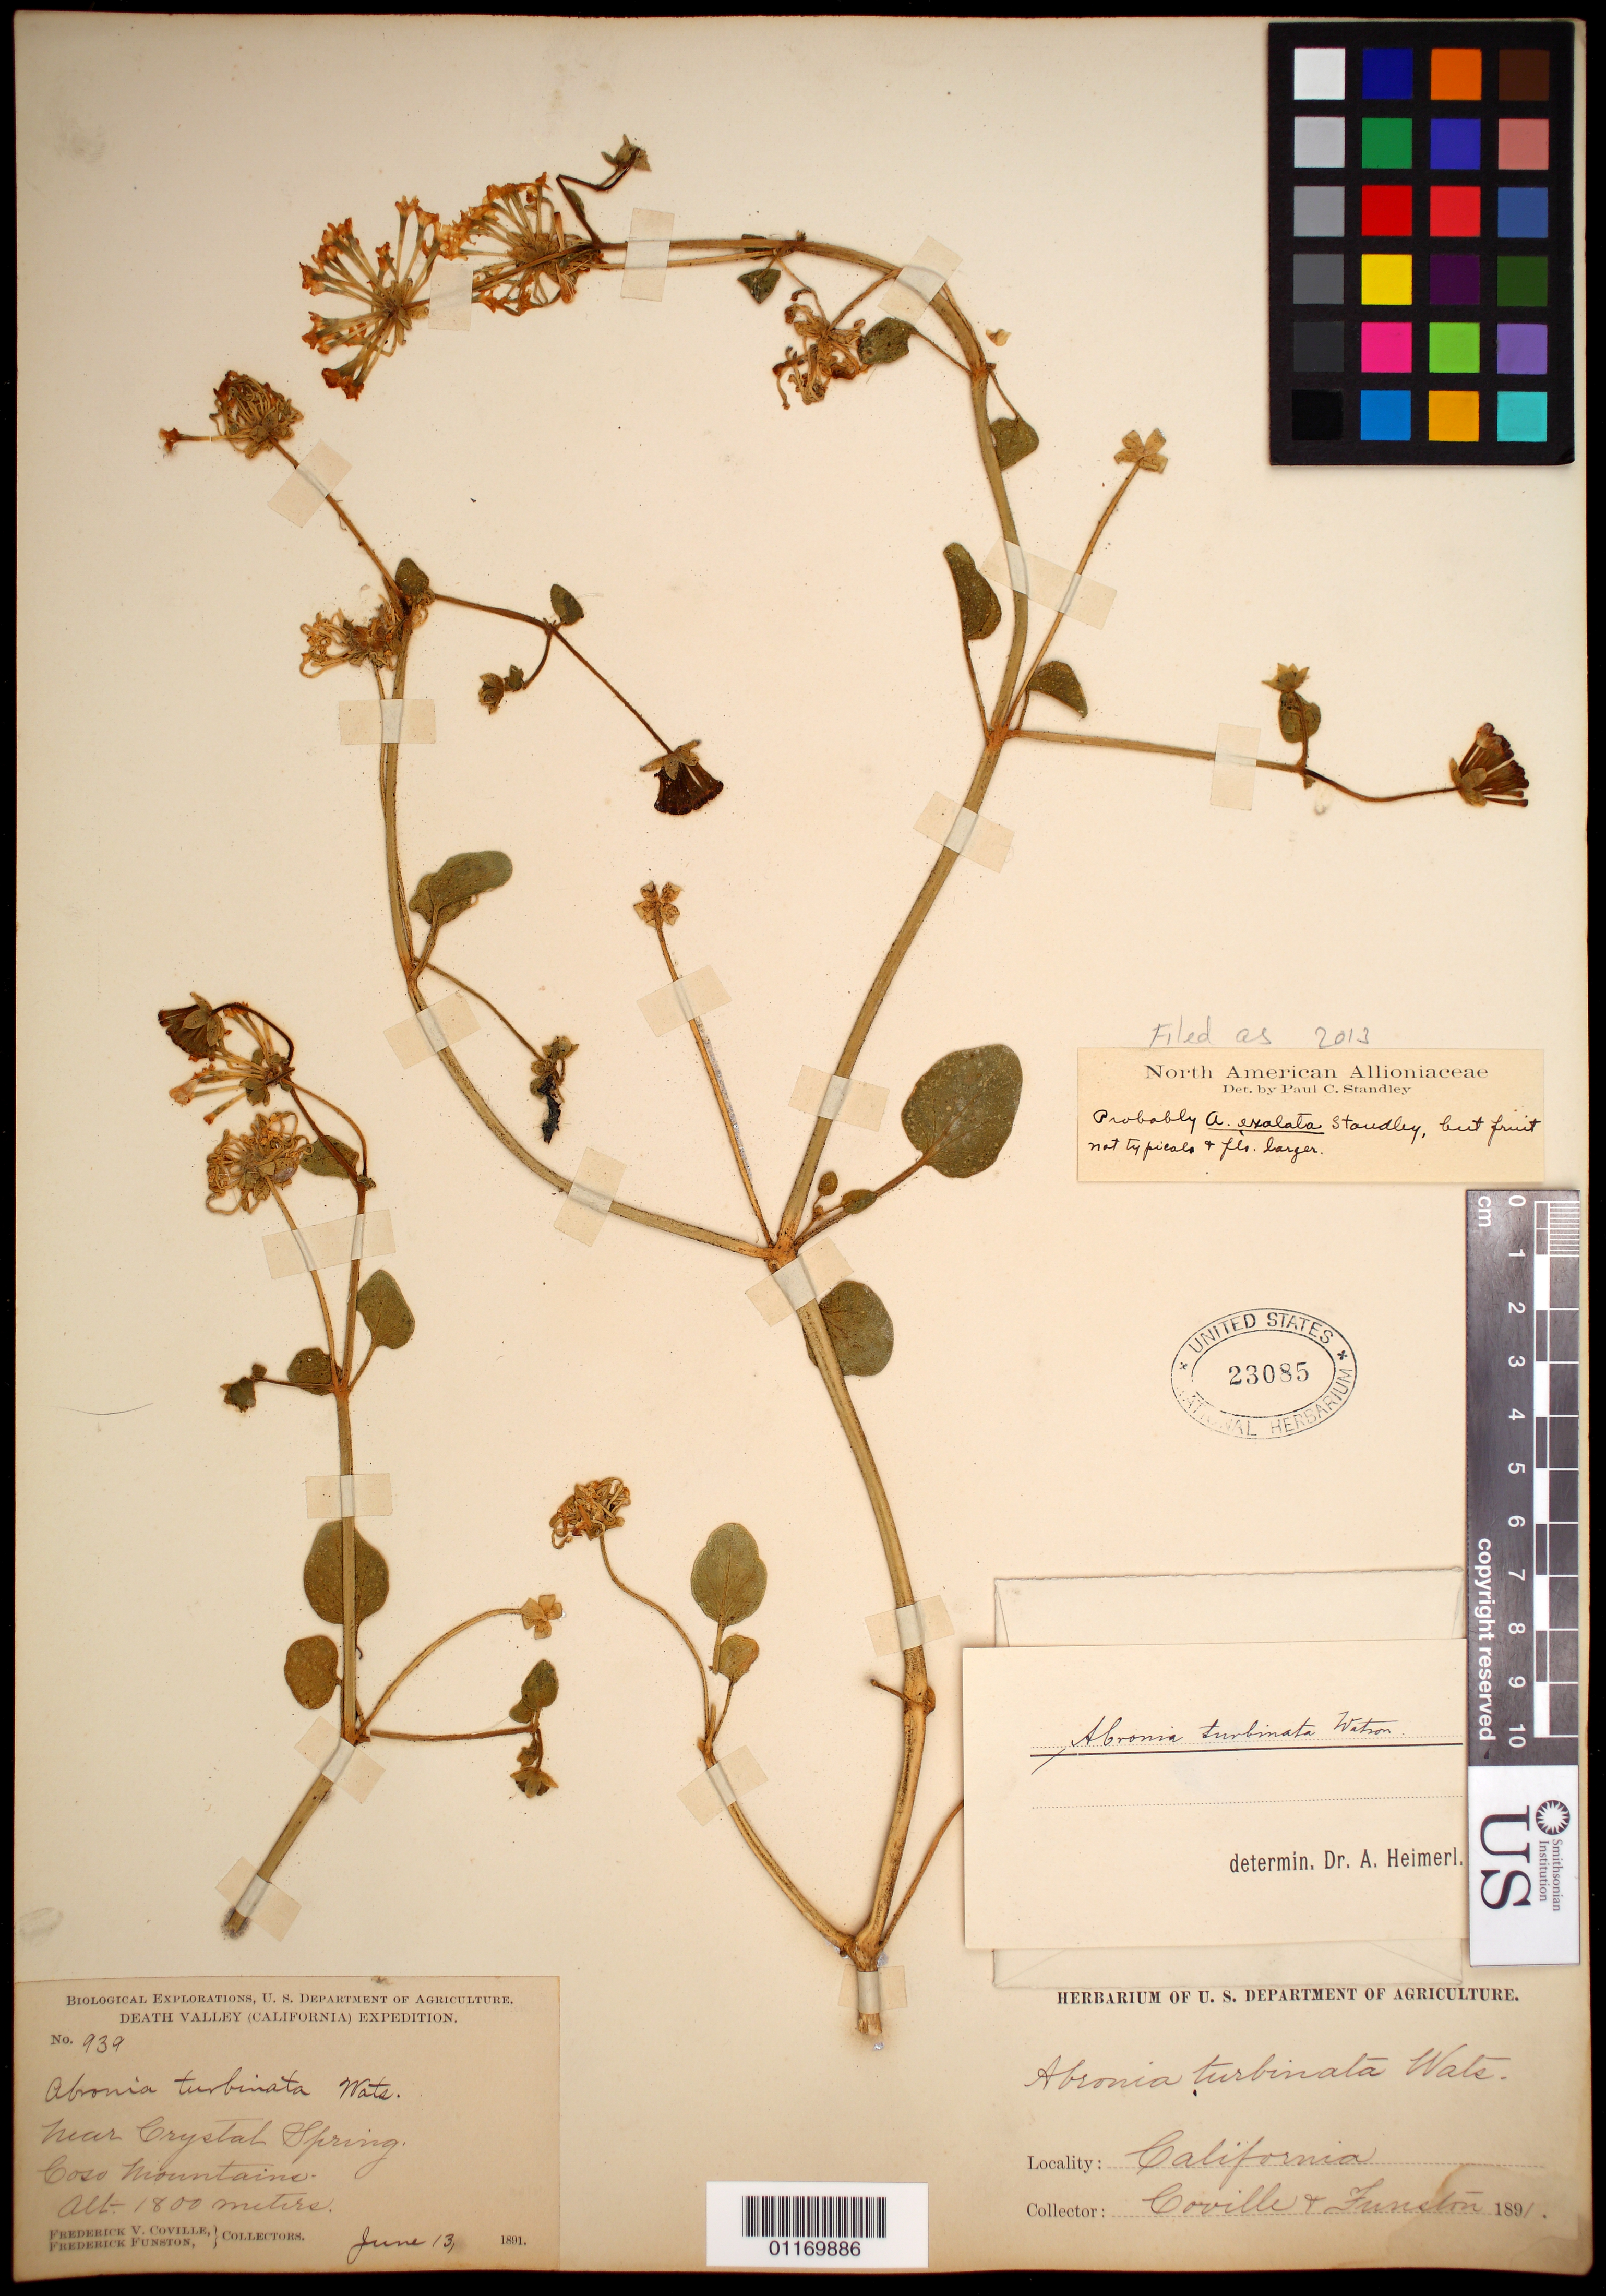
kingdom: Plantae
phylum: Tracheophyta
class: Magnoliopsida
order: Caryophyllales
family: Nyctaginaceae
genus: Abronia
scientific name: Abronia exalata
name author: Standl.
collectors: F. V. Coville & F. Funston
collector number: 939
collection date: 1891-06-13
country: United States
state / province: California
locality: Near Crystal Spring, Coso Mountains.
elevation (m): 549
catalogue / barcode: US 23085